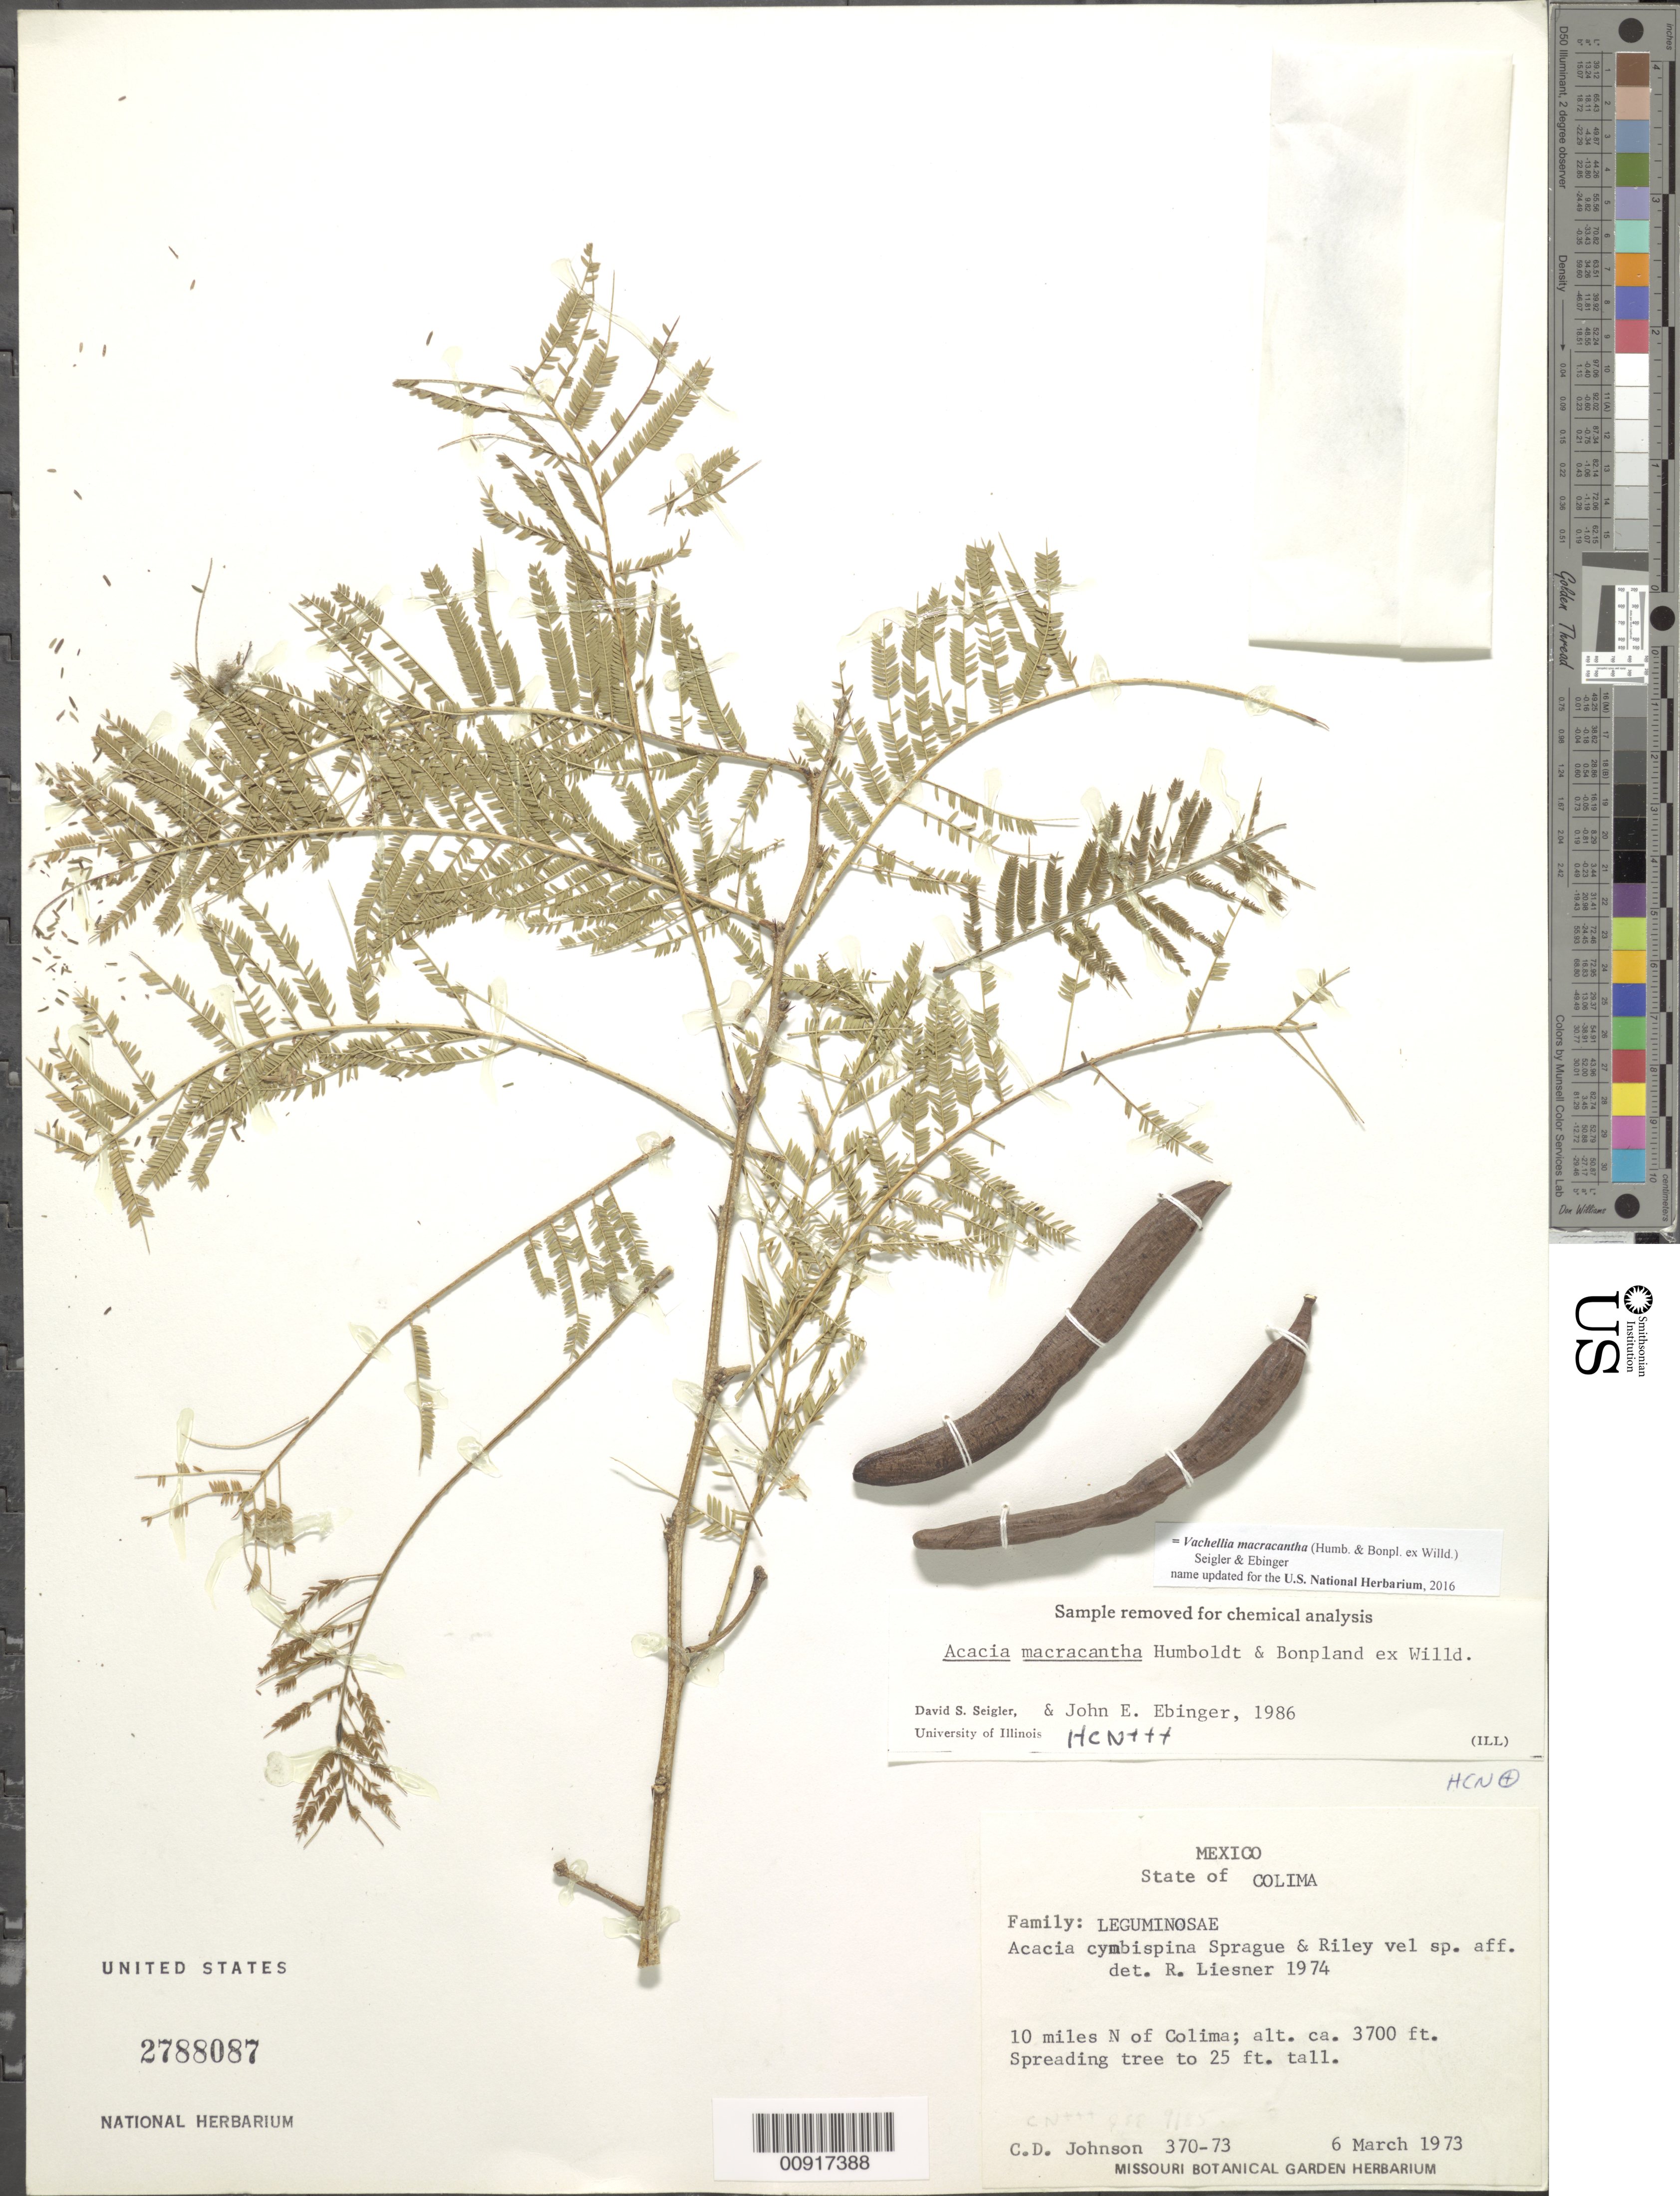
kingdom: Plantae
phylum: Tracheophyta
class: Magnoliopsida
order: Fabales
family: Fabaceae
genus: Vachellia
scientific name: Vachellia macracantha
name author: (Humb. & Bonpl. ex Willd.) Seigler & Ebinger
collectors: C. D. Johnson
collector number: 370-73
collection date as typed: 06 Mar 1973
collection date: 1973-03-06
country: Mexico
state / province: Colima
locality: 10 miles N of Colima.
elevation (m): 1128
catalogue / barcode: US 2788087